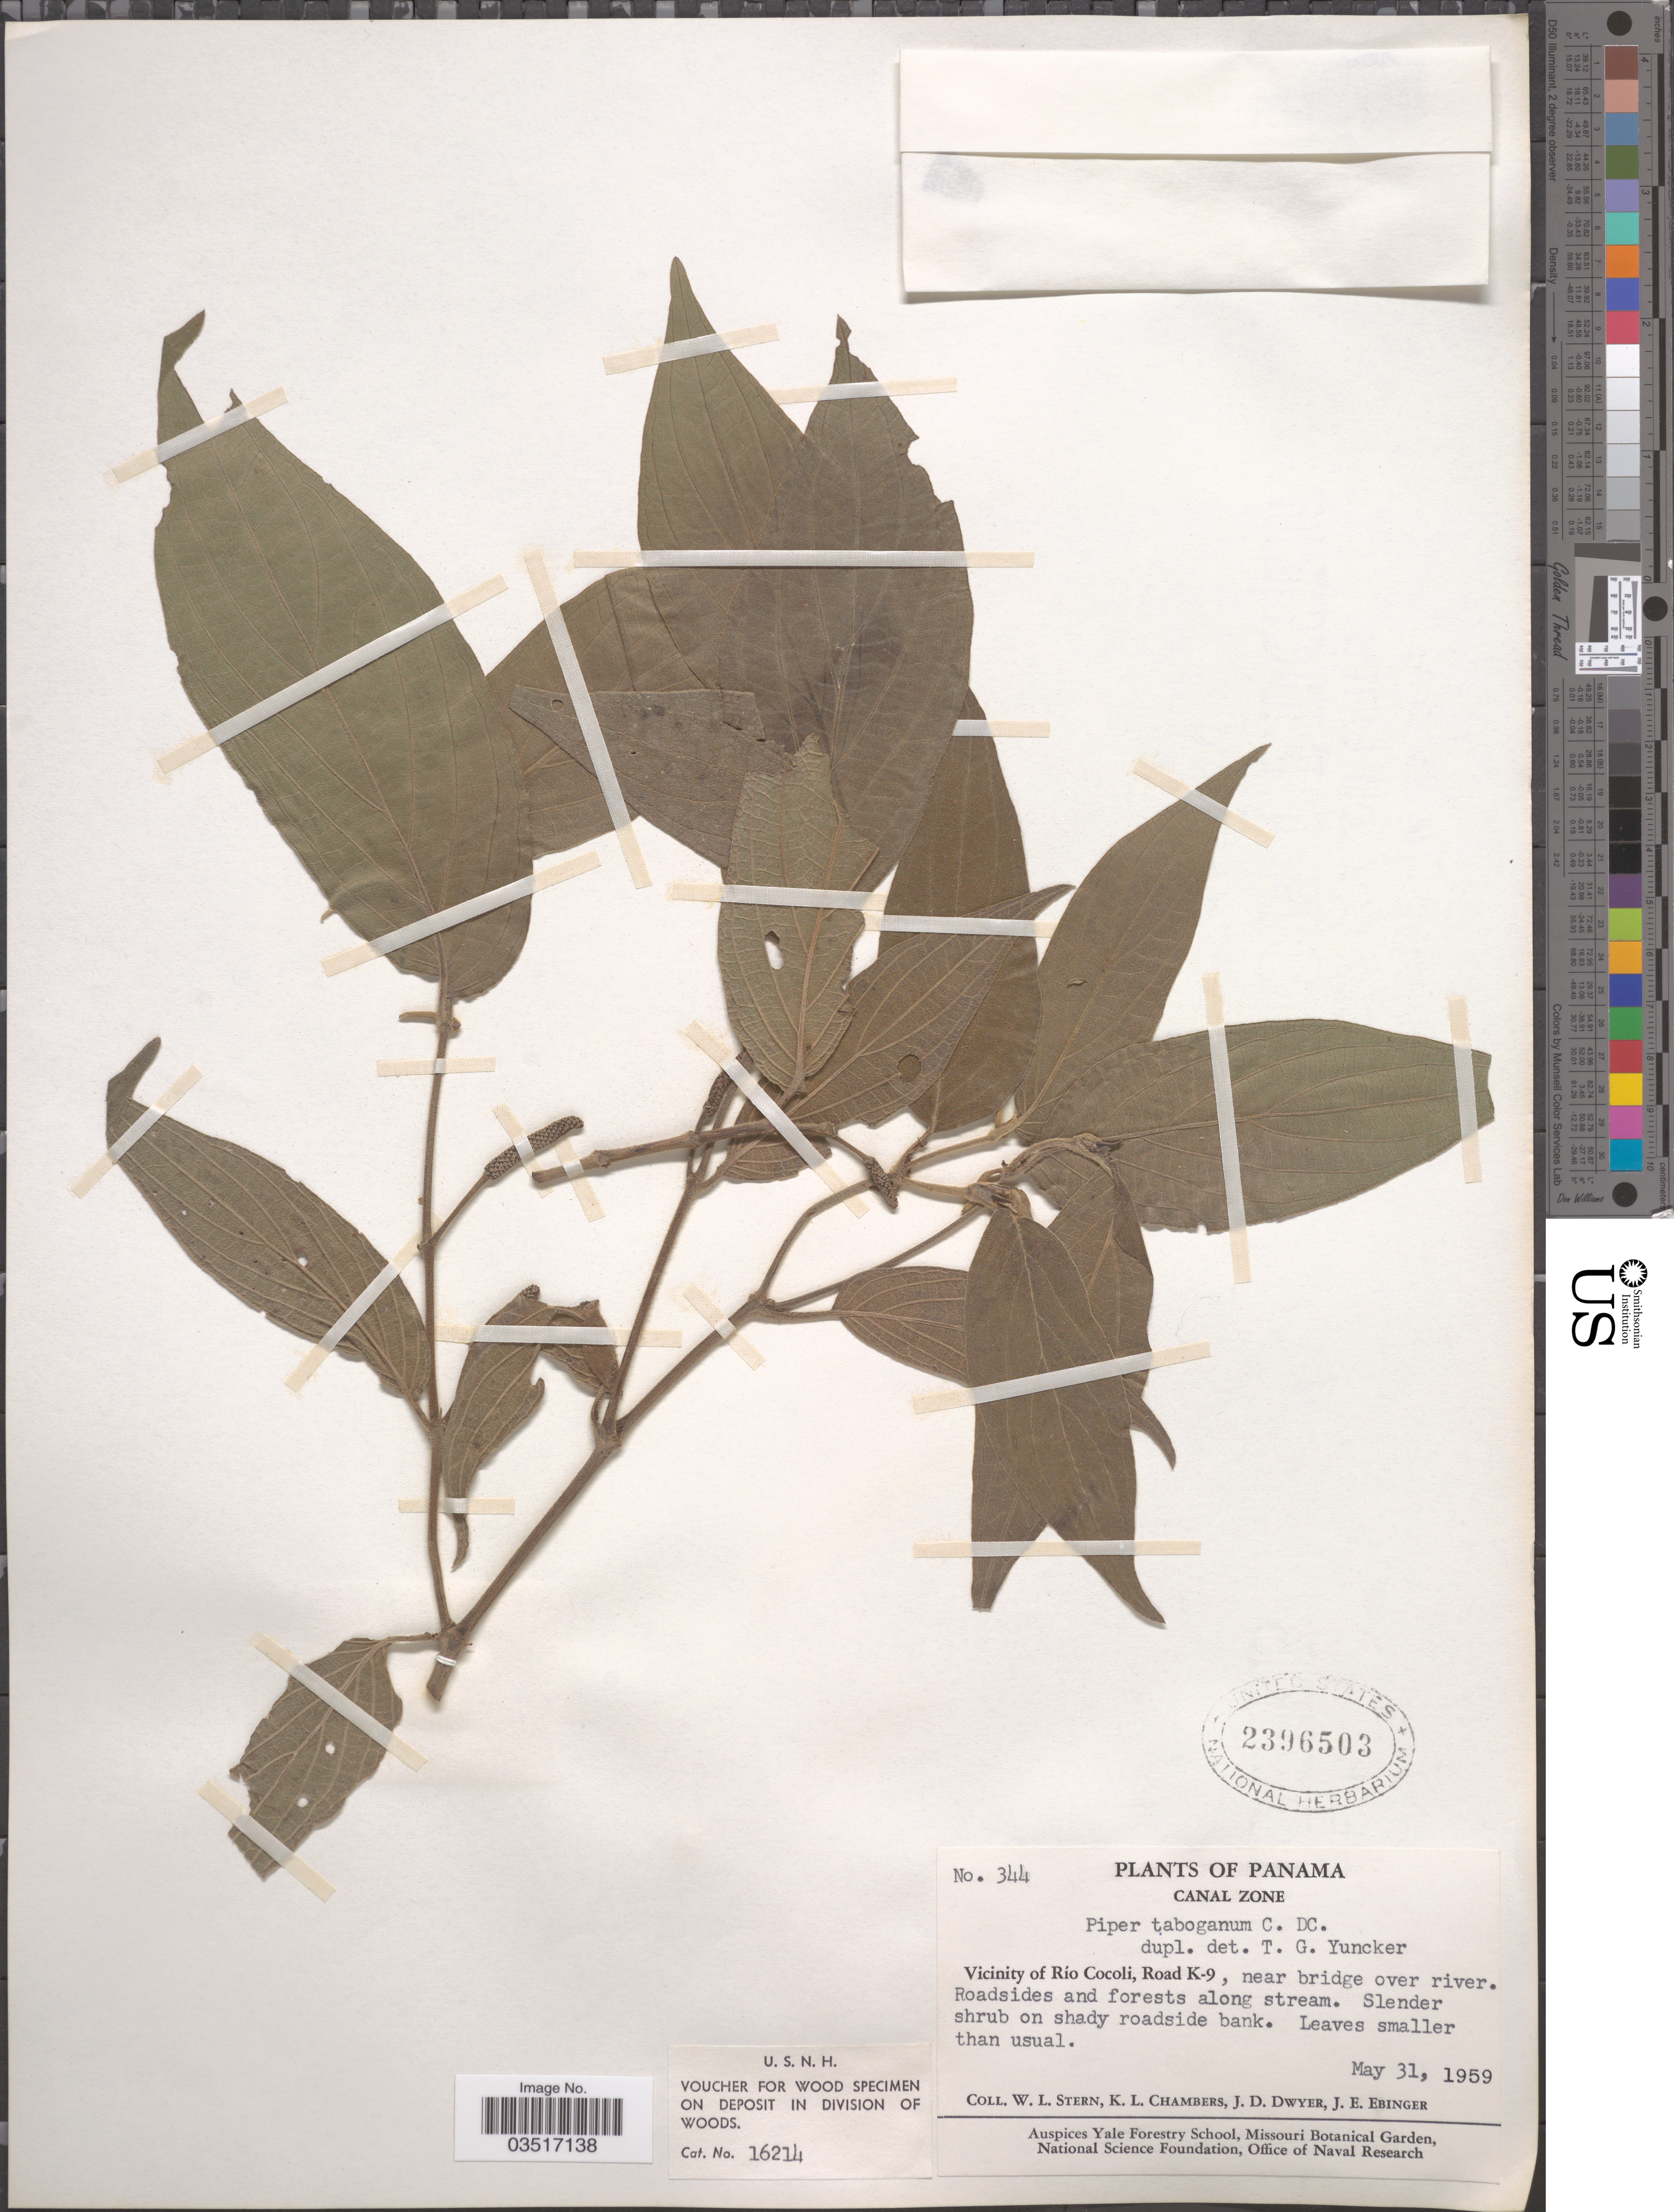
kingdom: Plantae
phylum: Tracheophyta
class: Magnoliopsida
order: Piperales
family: Piperaceae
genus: Piper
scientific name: Piper taboganum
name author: C. DC.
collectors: W. L. Stern, K. Chambers, J. D. Dwyer & J. Ebinger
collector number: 344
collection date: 1959-05-31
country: Panama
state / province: Colón / Panamá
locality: Canal Zone. Vicinity of Río Cocoli, Road K-9, near bridge over river.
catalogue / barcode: US 2396503